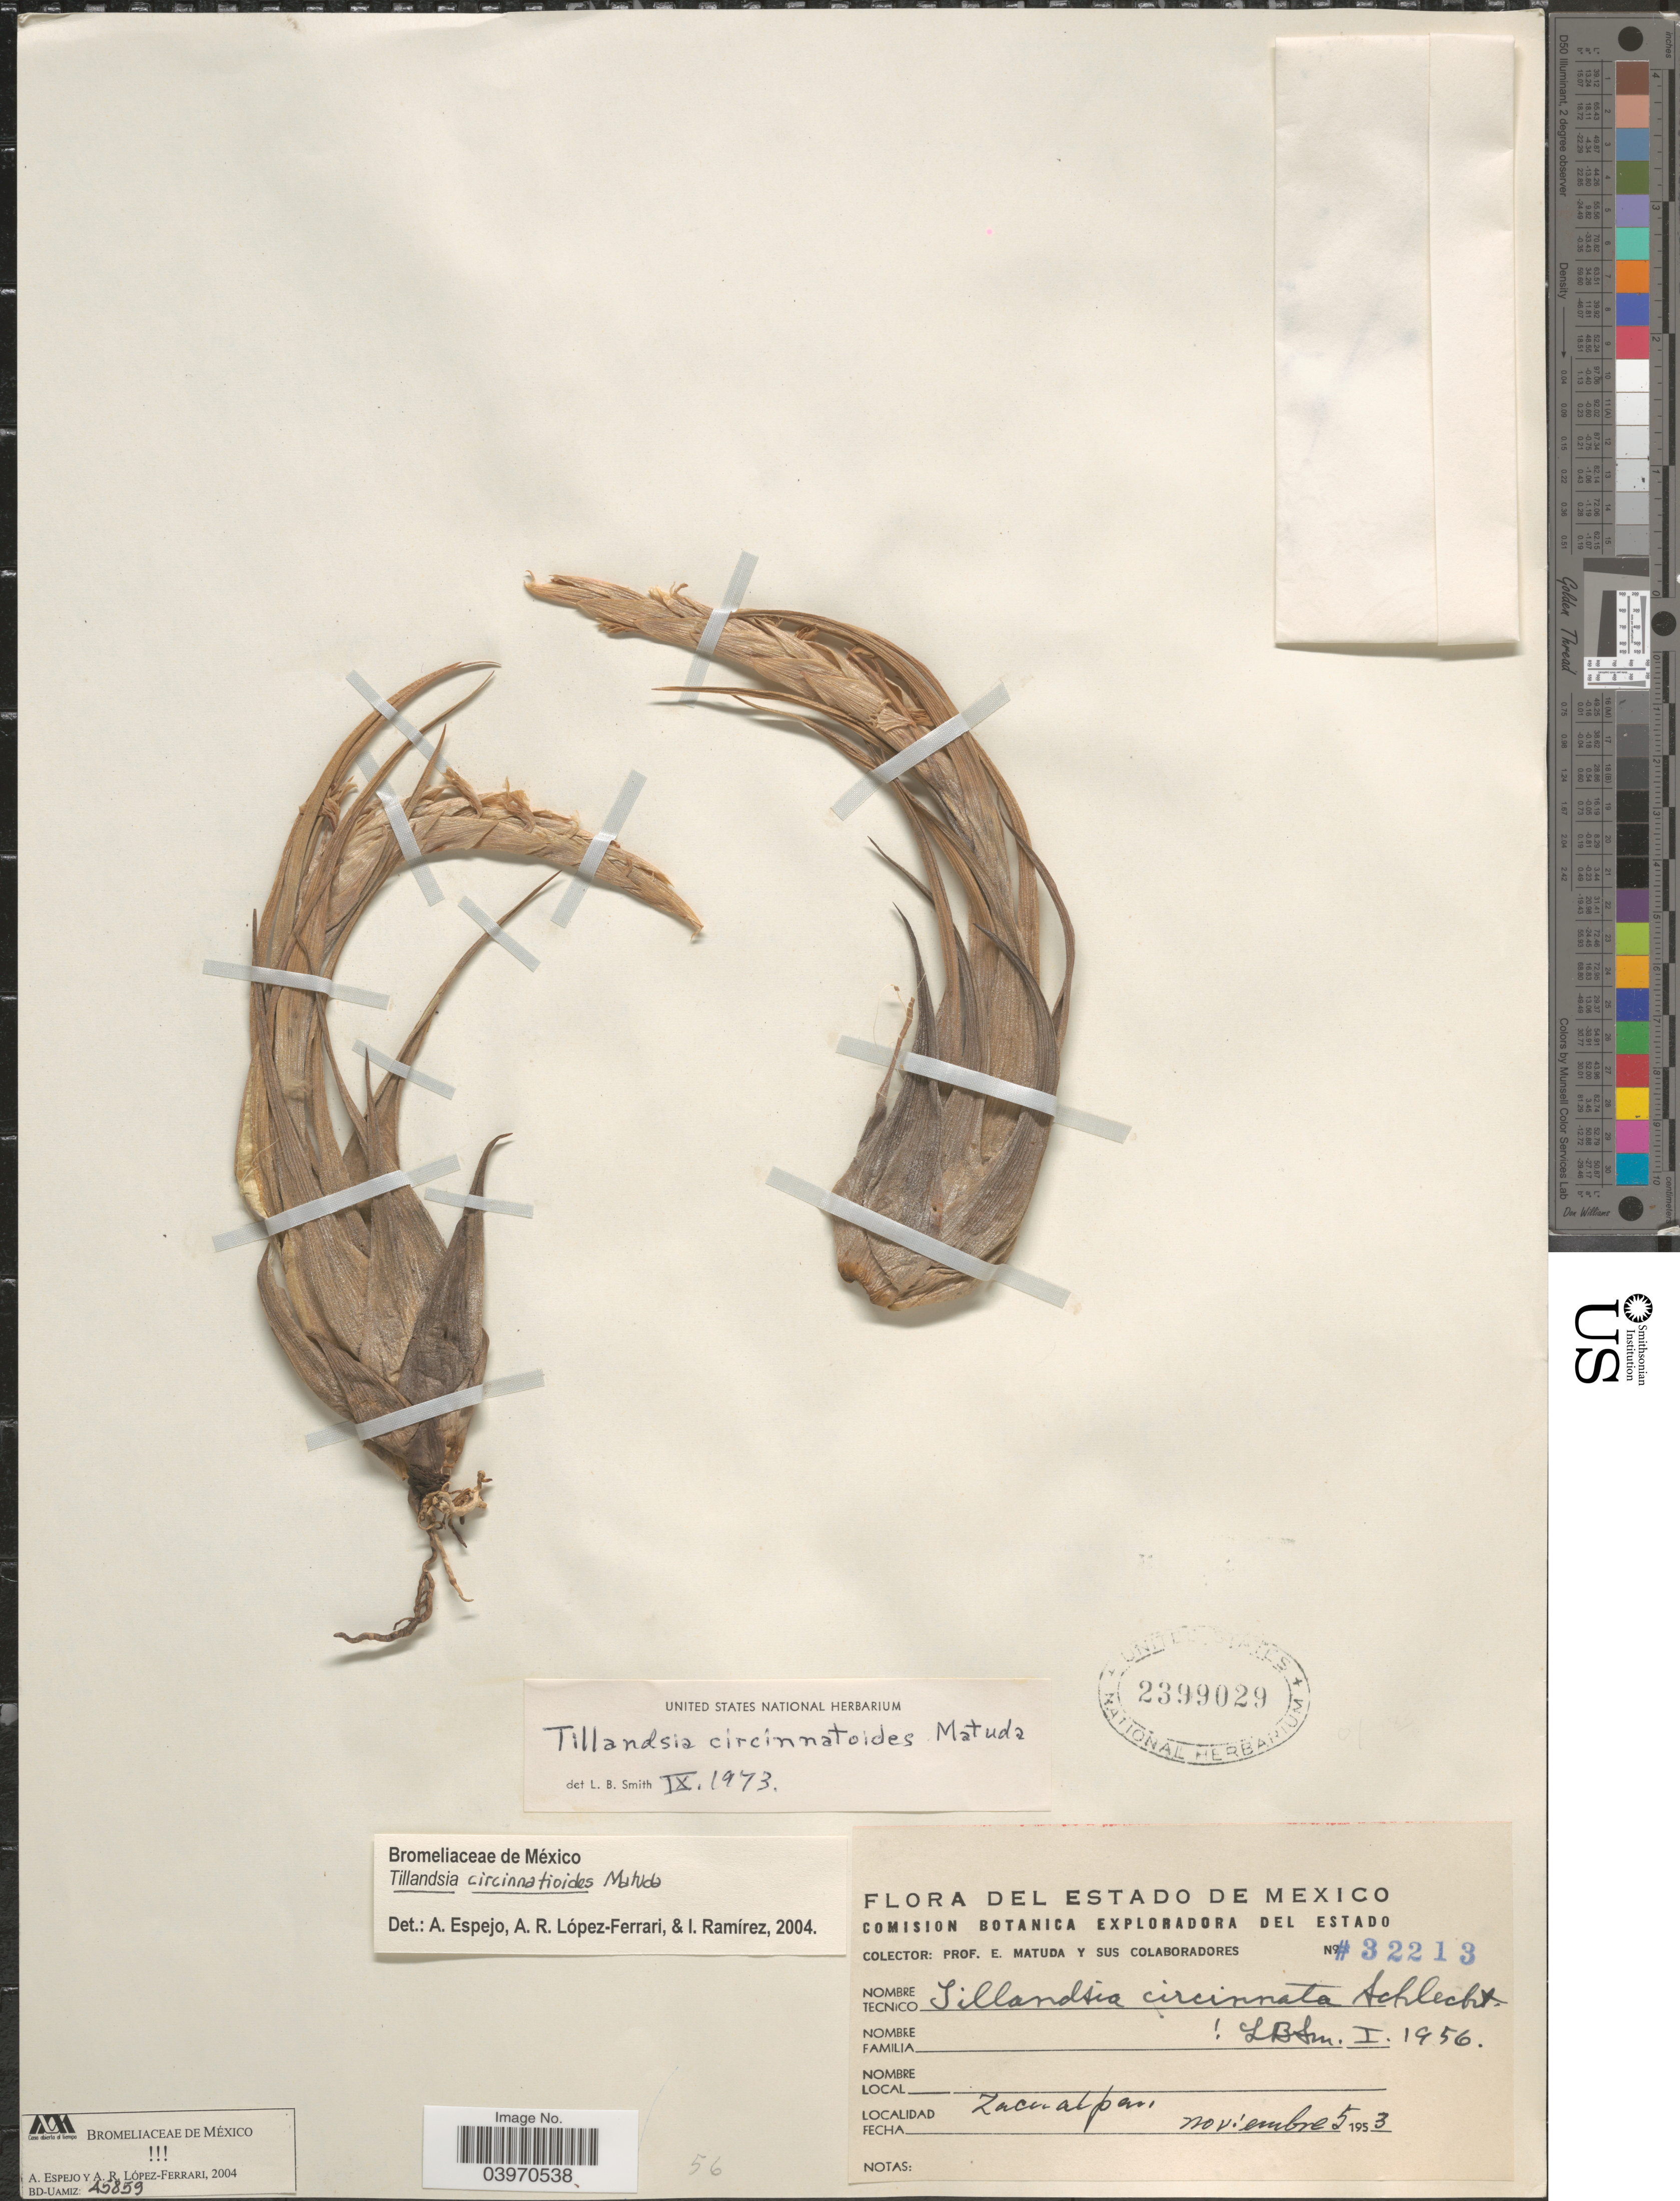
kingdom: Plantae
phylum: Tracheophyta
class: Liliopsida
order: Poales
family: Bromeliaceae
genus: Tillandsia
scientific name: Tillandsia circinnatoides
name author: Matuda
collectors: E. Matuda & Sus Colaboradores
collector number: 32213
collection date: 1953-11-05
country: Mexico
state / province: México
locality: Estado de Mexico. Zacualpan.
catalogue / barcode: US 2399029